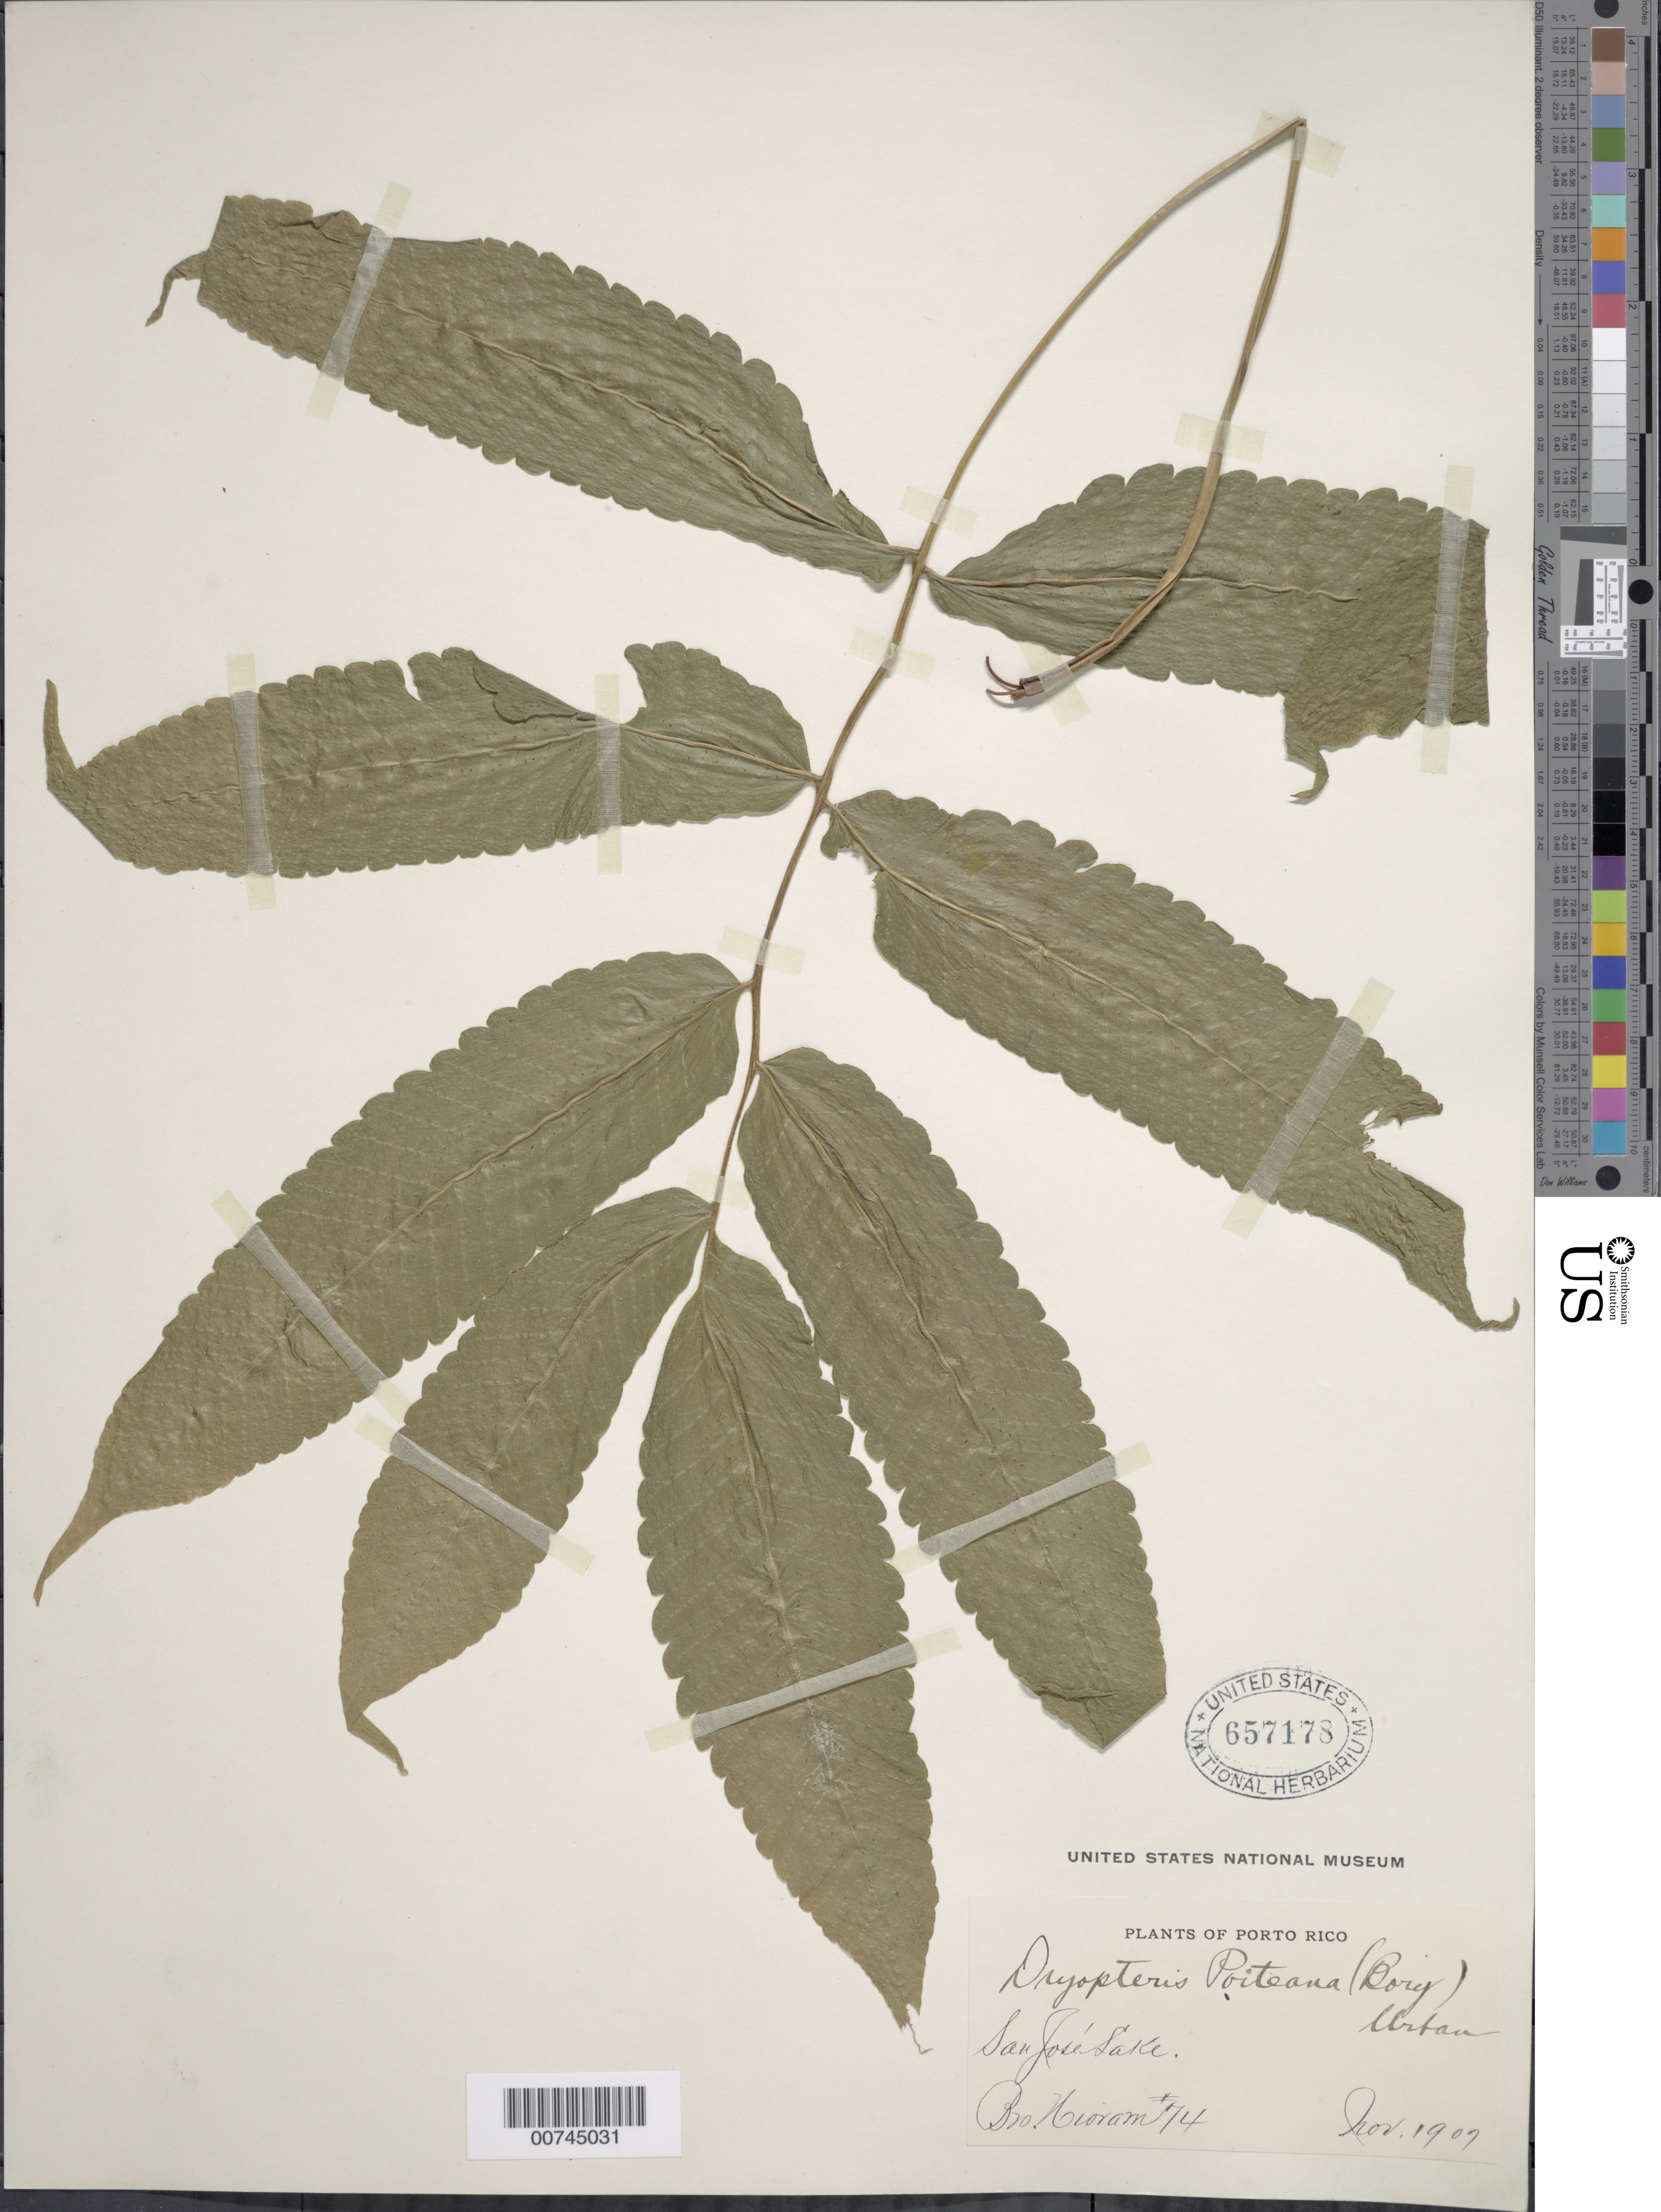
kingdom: Plantae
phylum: Tracheophyta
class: Polypodiopsida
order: Polypodiales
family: Thelypteridaceae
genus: Goniopteris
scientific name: Goniopteris poiteana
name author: (Bory) Ching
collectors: Bro. Hioram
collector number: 74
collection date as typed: Nov 1909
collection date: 1909-11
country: Puerto Rico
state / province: San Juan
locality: San José Lake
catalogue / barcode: US 657178